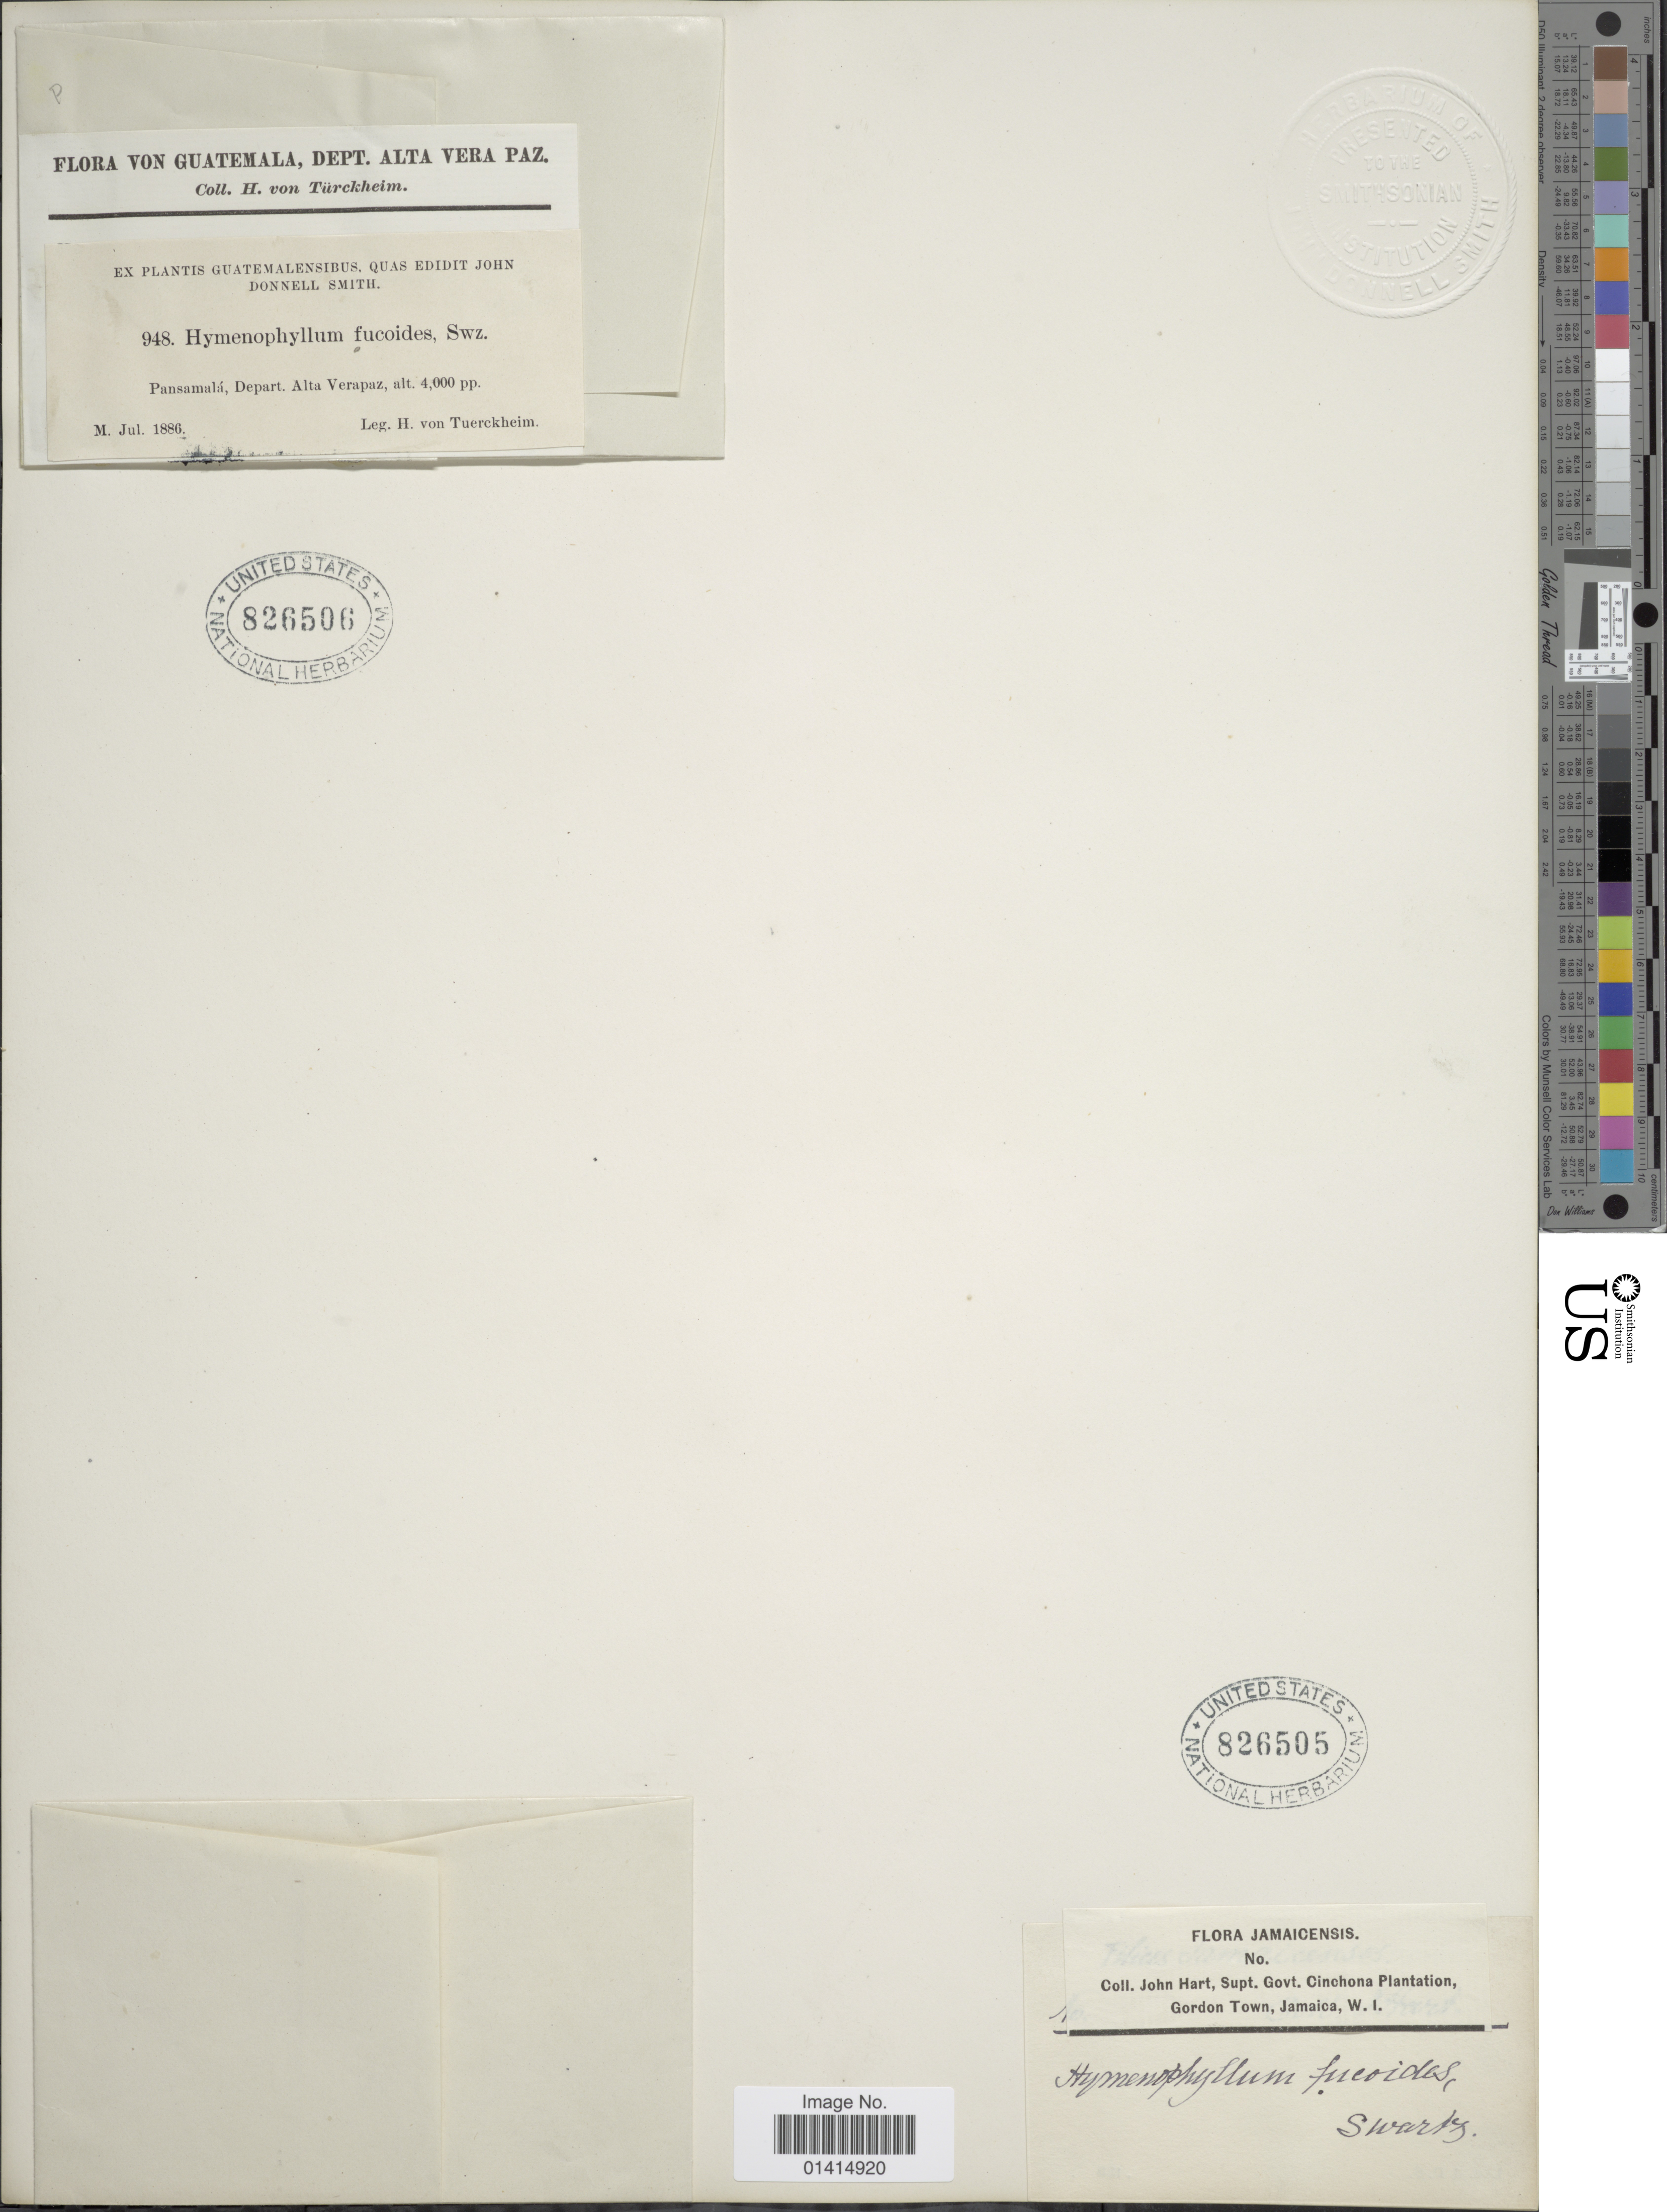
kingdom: Plantae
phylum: Tracheophyta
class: Polypodiopsida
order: Hymenophyllales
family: Hymenophyllaceae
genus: Hymenophyllum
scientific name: Hymenophyllum fucoides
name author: (Sw.) Sw.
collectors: H. von Türckheim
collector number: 948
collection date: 1886-07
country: Guatemala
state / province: Alta Verapaz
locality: Pansamalá, Depart. Alta Verapaz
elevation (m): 1219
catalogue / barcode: US 826506-2